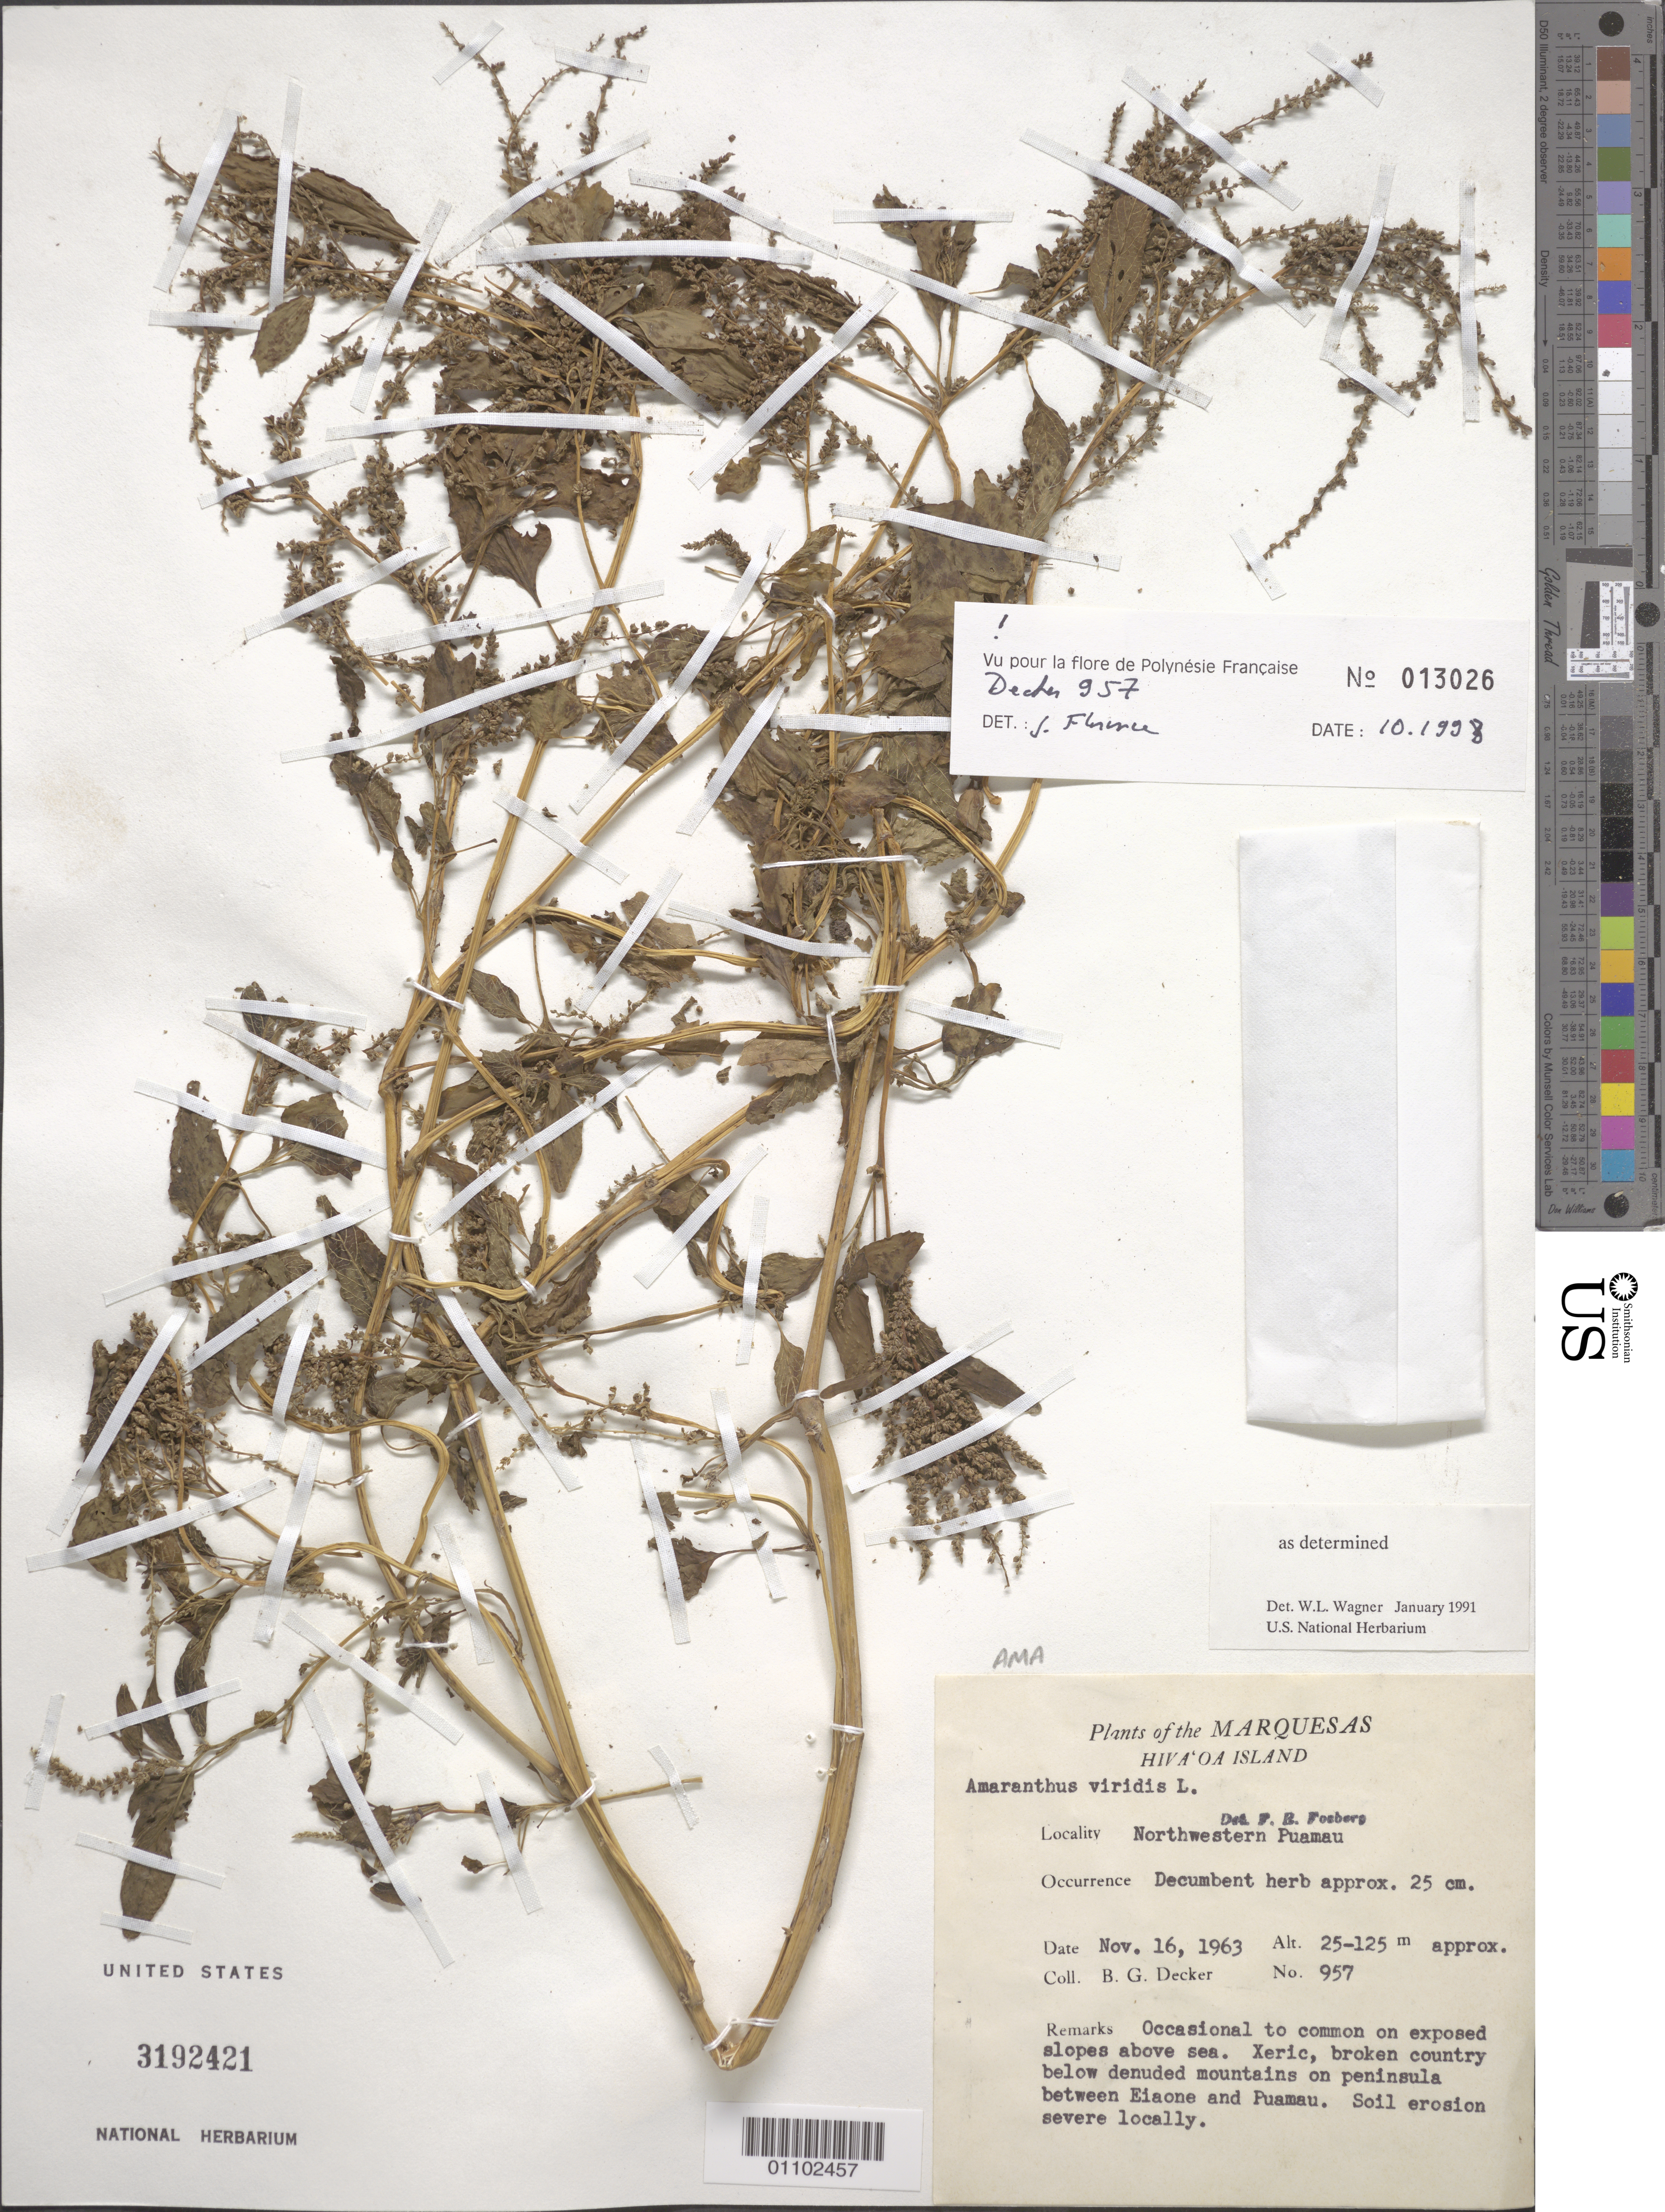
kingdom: Plantae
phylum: Tracheophyta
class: Magnoliopsida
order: Caryophyllales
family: Amaranthaceae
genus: Amaranthus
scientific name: Amaranthus viridis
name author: L.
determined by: Wagner, W. L., (BOT), Smithsonian Institution - National Museum of Natural History (UNITED STATES)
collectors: B. G. Decker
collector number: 957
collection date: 1963-11-16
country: French Polynesia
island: Hiva Oa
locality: NW Puamau, on peninsula between Eiaone and Puamau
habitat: Occasional to common on exposed slopes above; xeric broken country below denuded mountains. Soil erosion severe locally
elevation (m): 25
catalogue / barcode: US 3192421